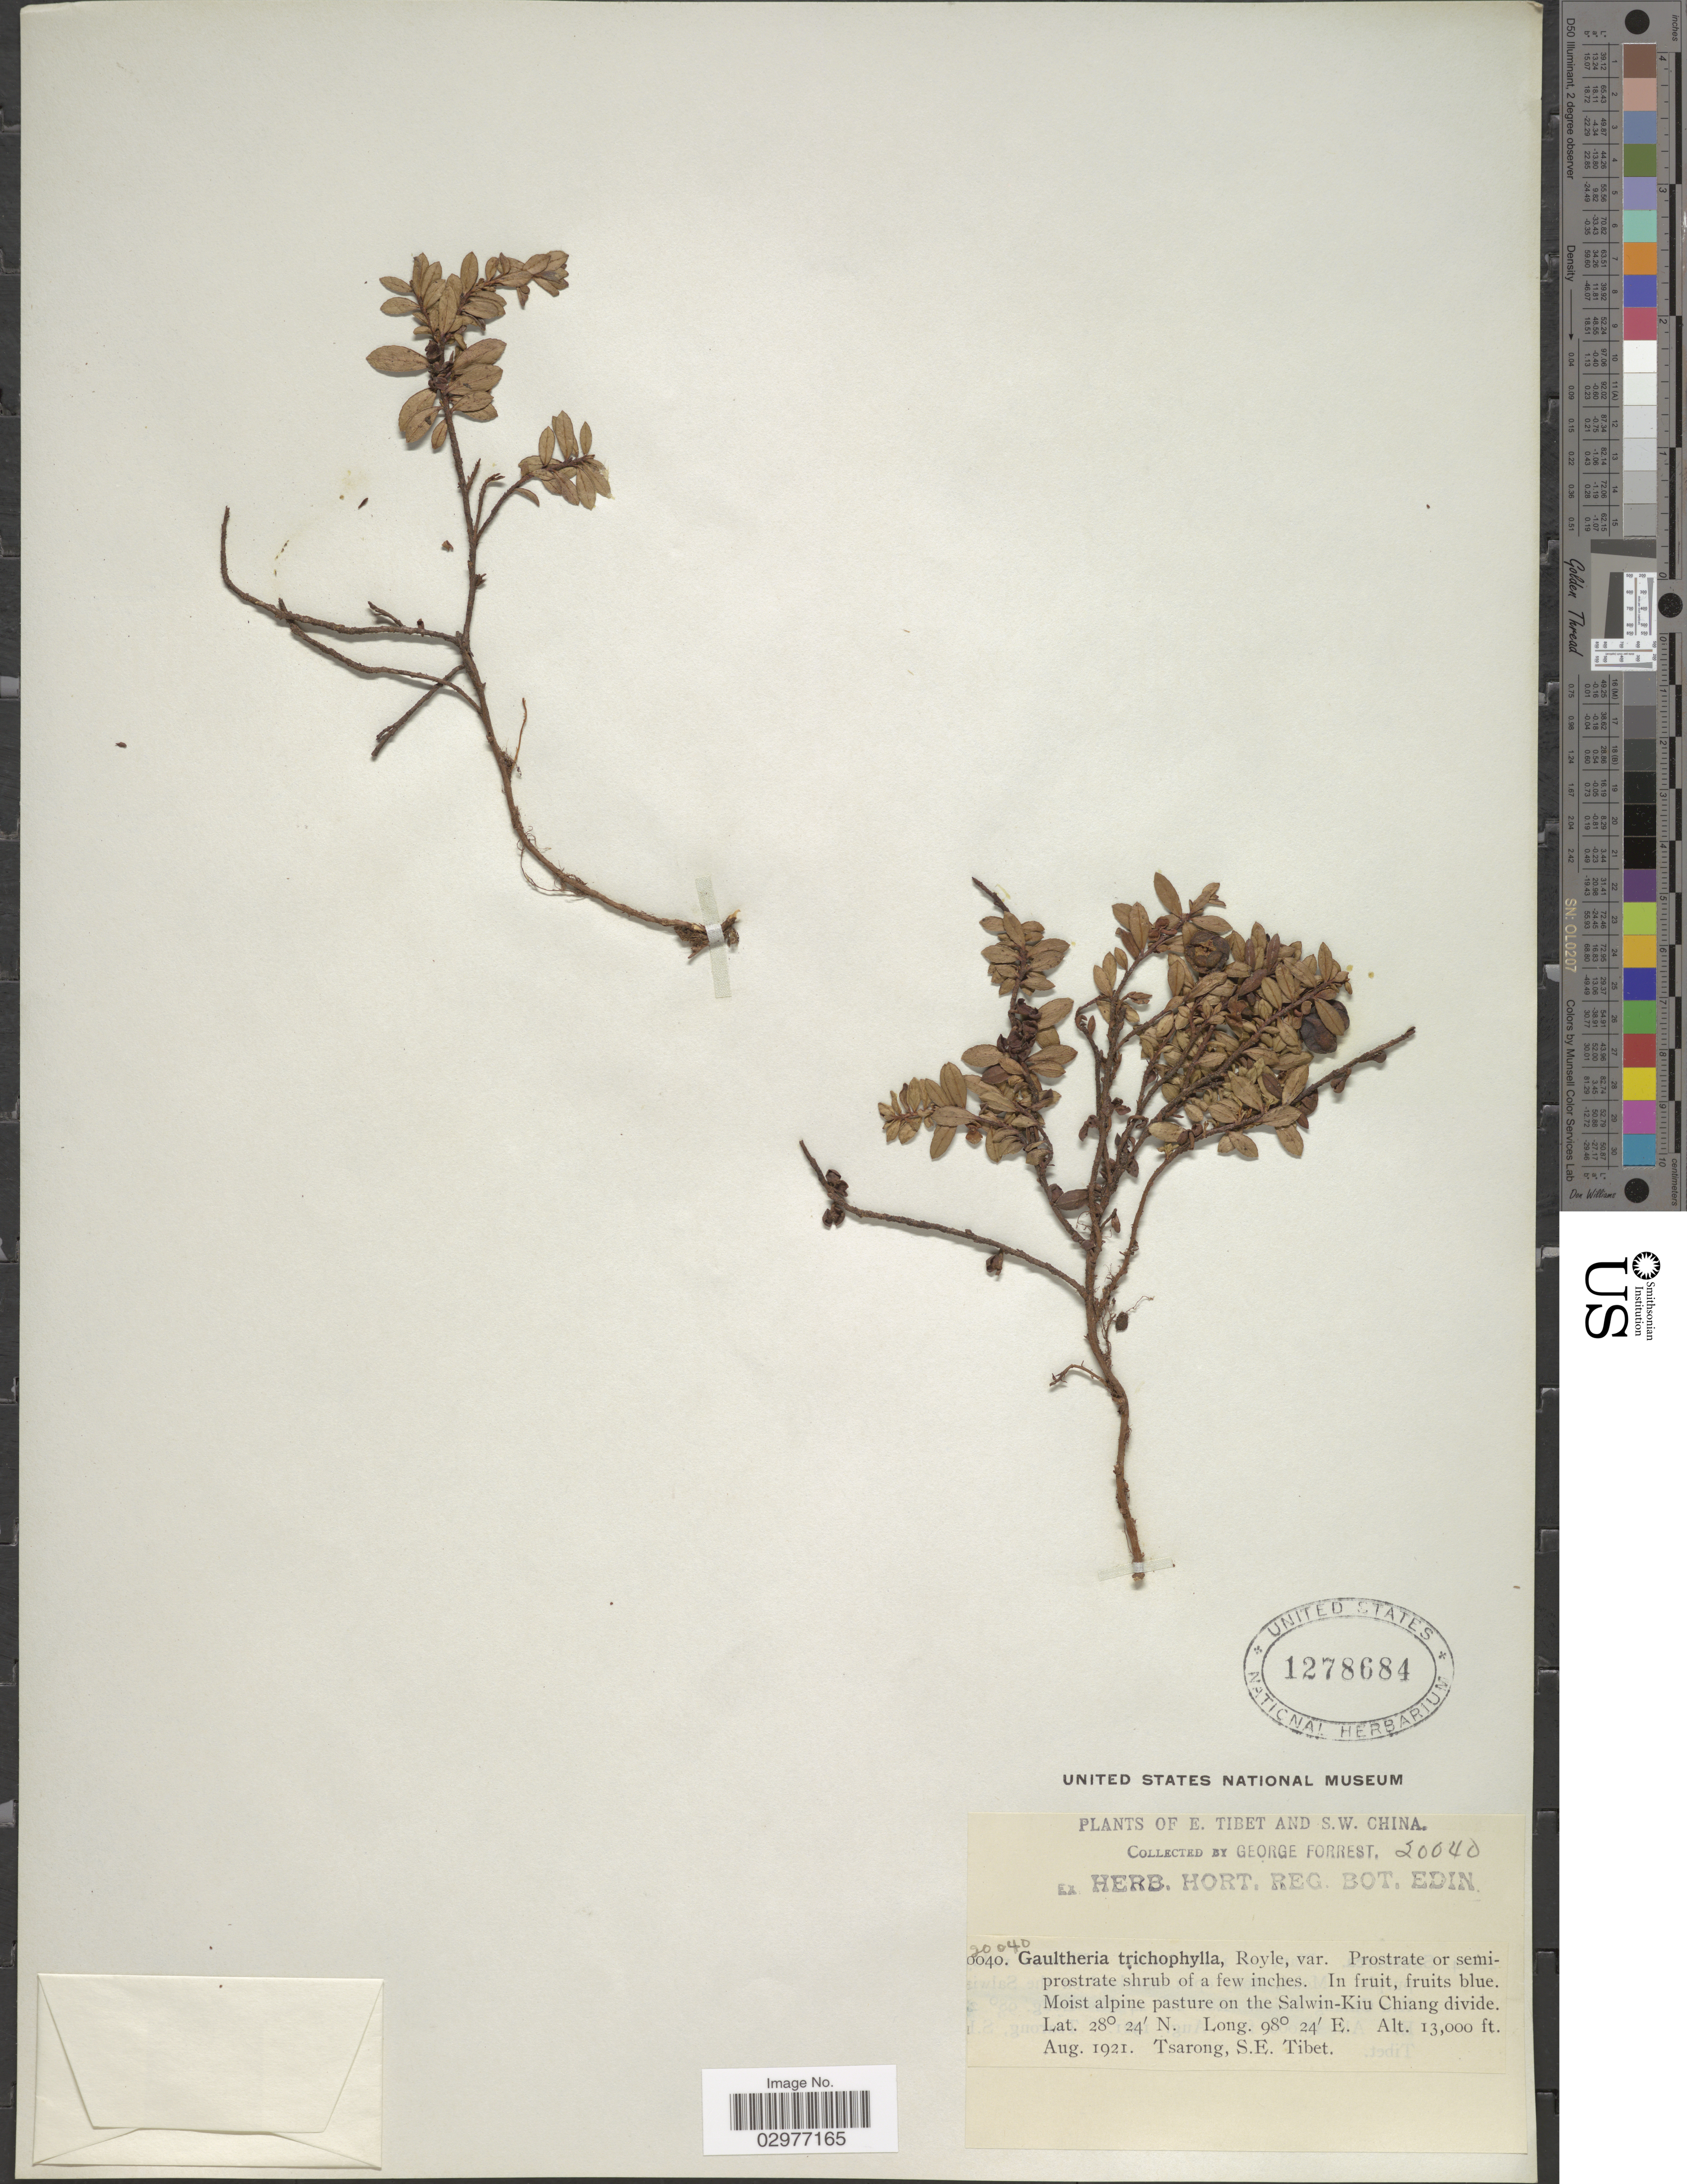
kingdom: Plantae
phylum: Tracheophyta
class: Magnoliopsida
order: Ericales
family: Ericaceae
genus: Gaultheria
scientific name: Gaultheria sinensis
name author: J. Anthony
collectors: G. Forrest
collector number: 20040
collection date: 1921-08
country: China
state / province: Xizang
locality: E. Tibet and S.W. China. Moist alpine pasture on the Salwin-Kiu Chiang divide.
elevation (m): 3962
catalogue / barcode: US 1278684